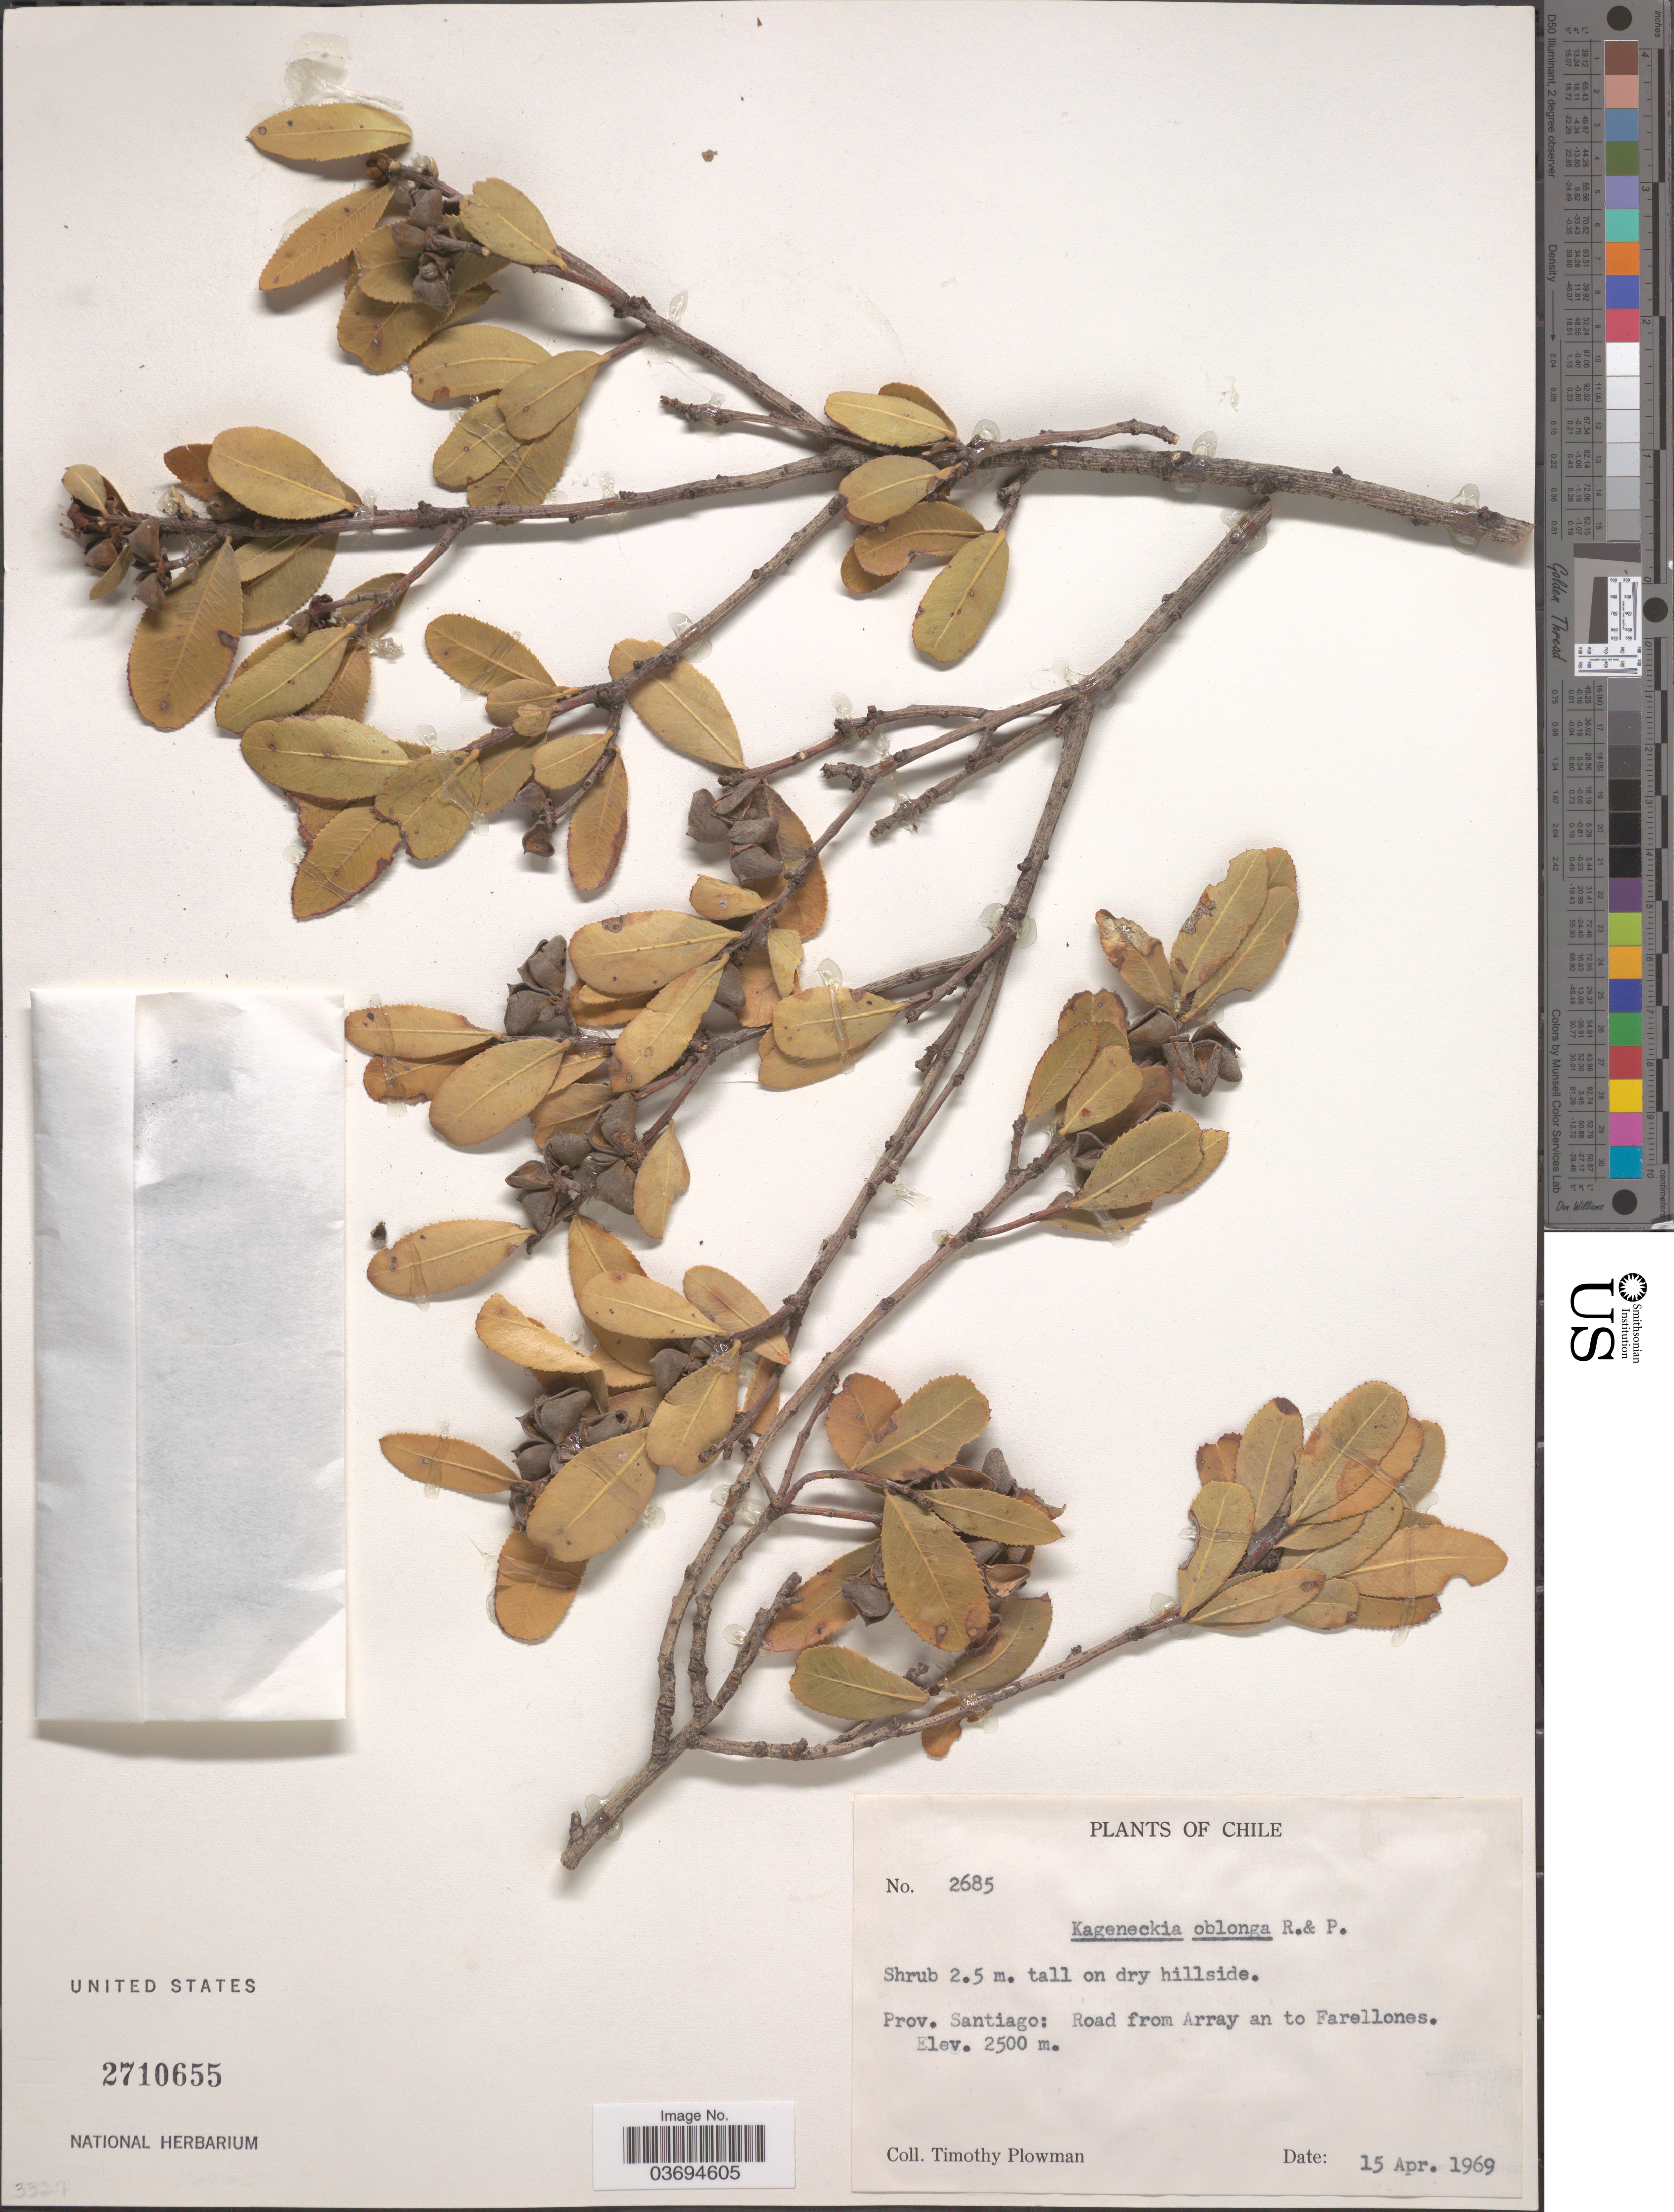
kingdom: Plantae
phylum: Tracheophyta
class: Magnoliopsida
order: Rosales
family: Rosaceae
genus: Kageneckia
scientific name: Kageneckia oblonga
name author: Ruiz & Pav.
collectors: T. Plowman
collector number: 2685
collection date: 1969-04-15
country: Chile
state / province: Región Metropolitana (RM)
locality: Prov. Santiago: Road from Array an to Farellones.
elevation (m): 2500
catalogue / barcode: US 2710655